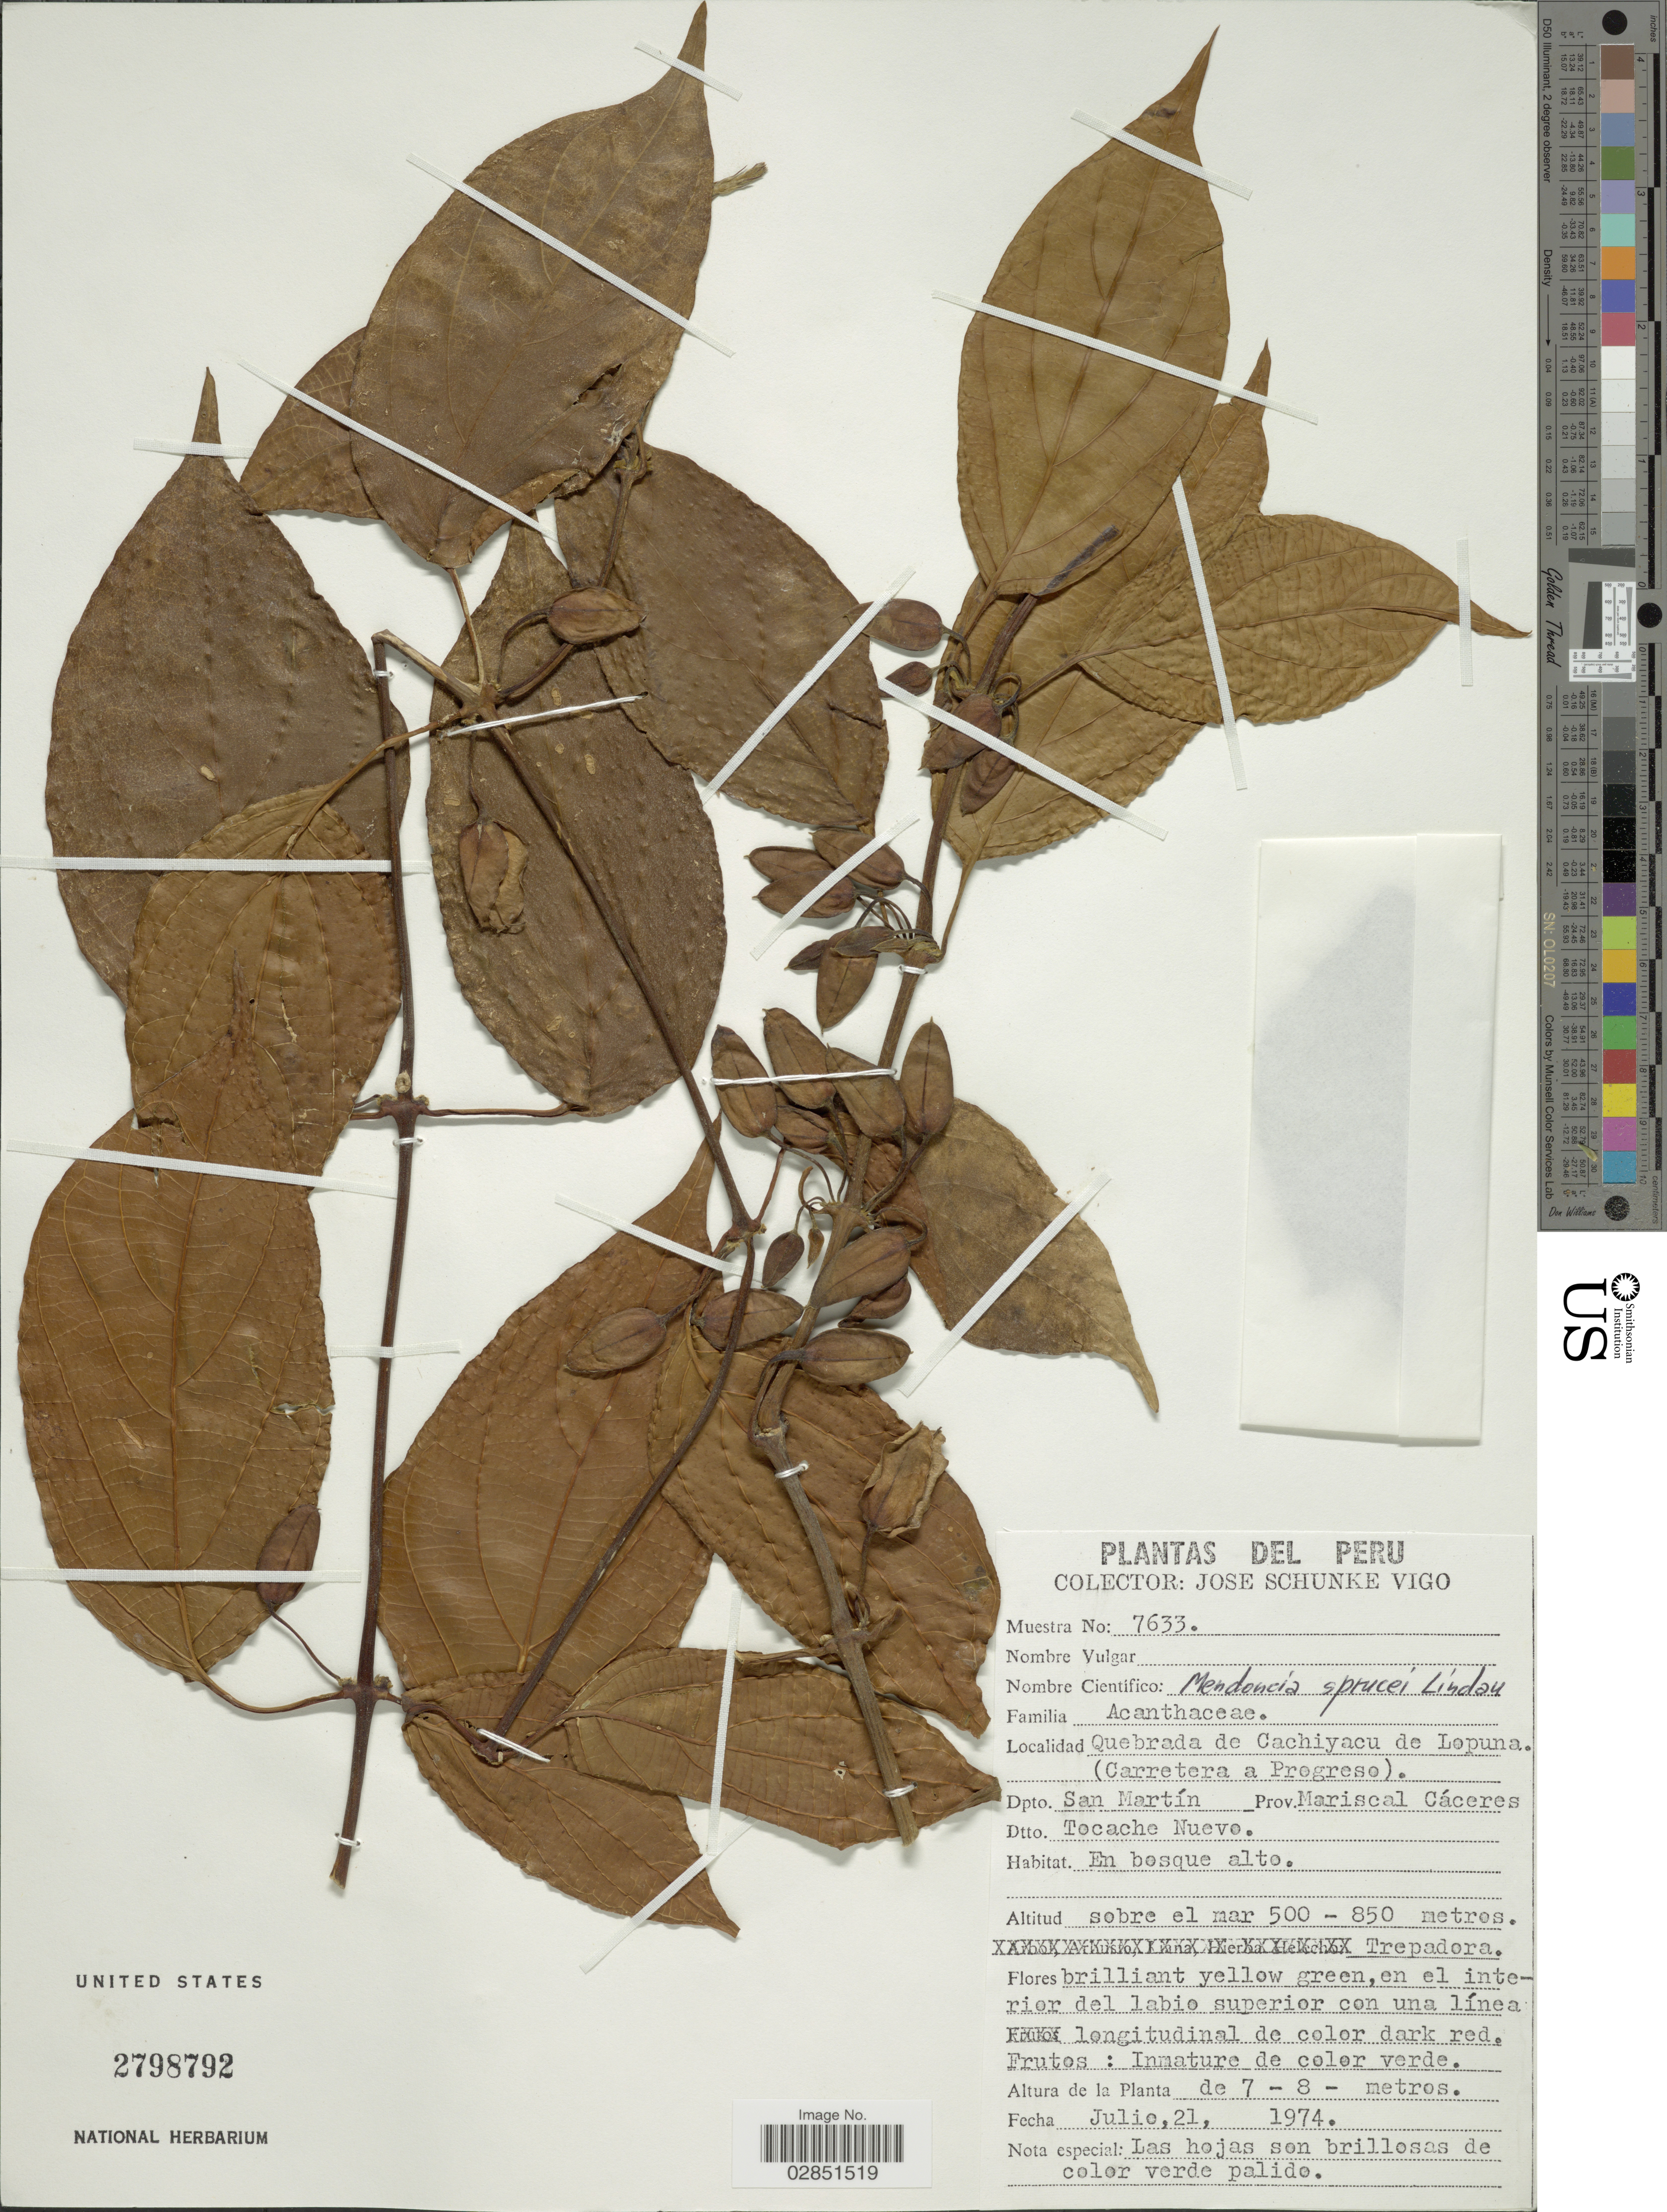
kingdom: Plantae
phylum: Tracheophyta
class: Magnoliopsida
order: Lamiales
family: Acanthaceae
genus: Mendoncia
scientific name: Mendoncia sprucei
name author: Lindau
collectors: J. Schunke Vigo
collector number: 7633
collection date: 1974-07-21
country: Peru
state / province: San Martín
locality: Dpto. San Martín, Prov. Mariscal Cáceres. Dtto. Tocache Nuevo. Quebrada de Cachiyacu de Lopuna. (Carretera a Progreso).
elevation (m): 500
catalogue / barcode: US 2798792